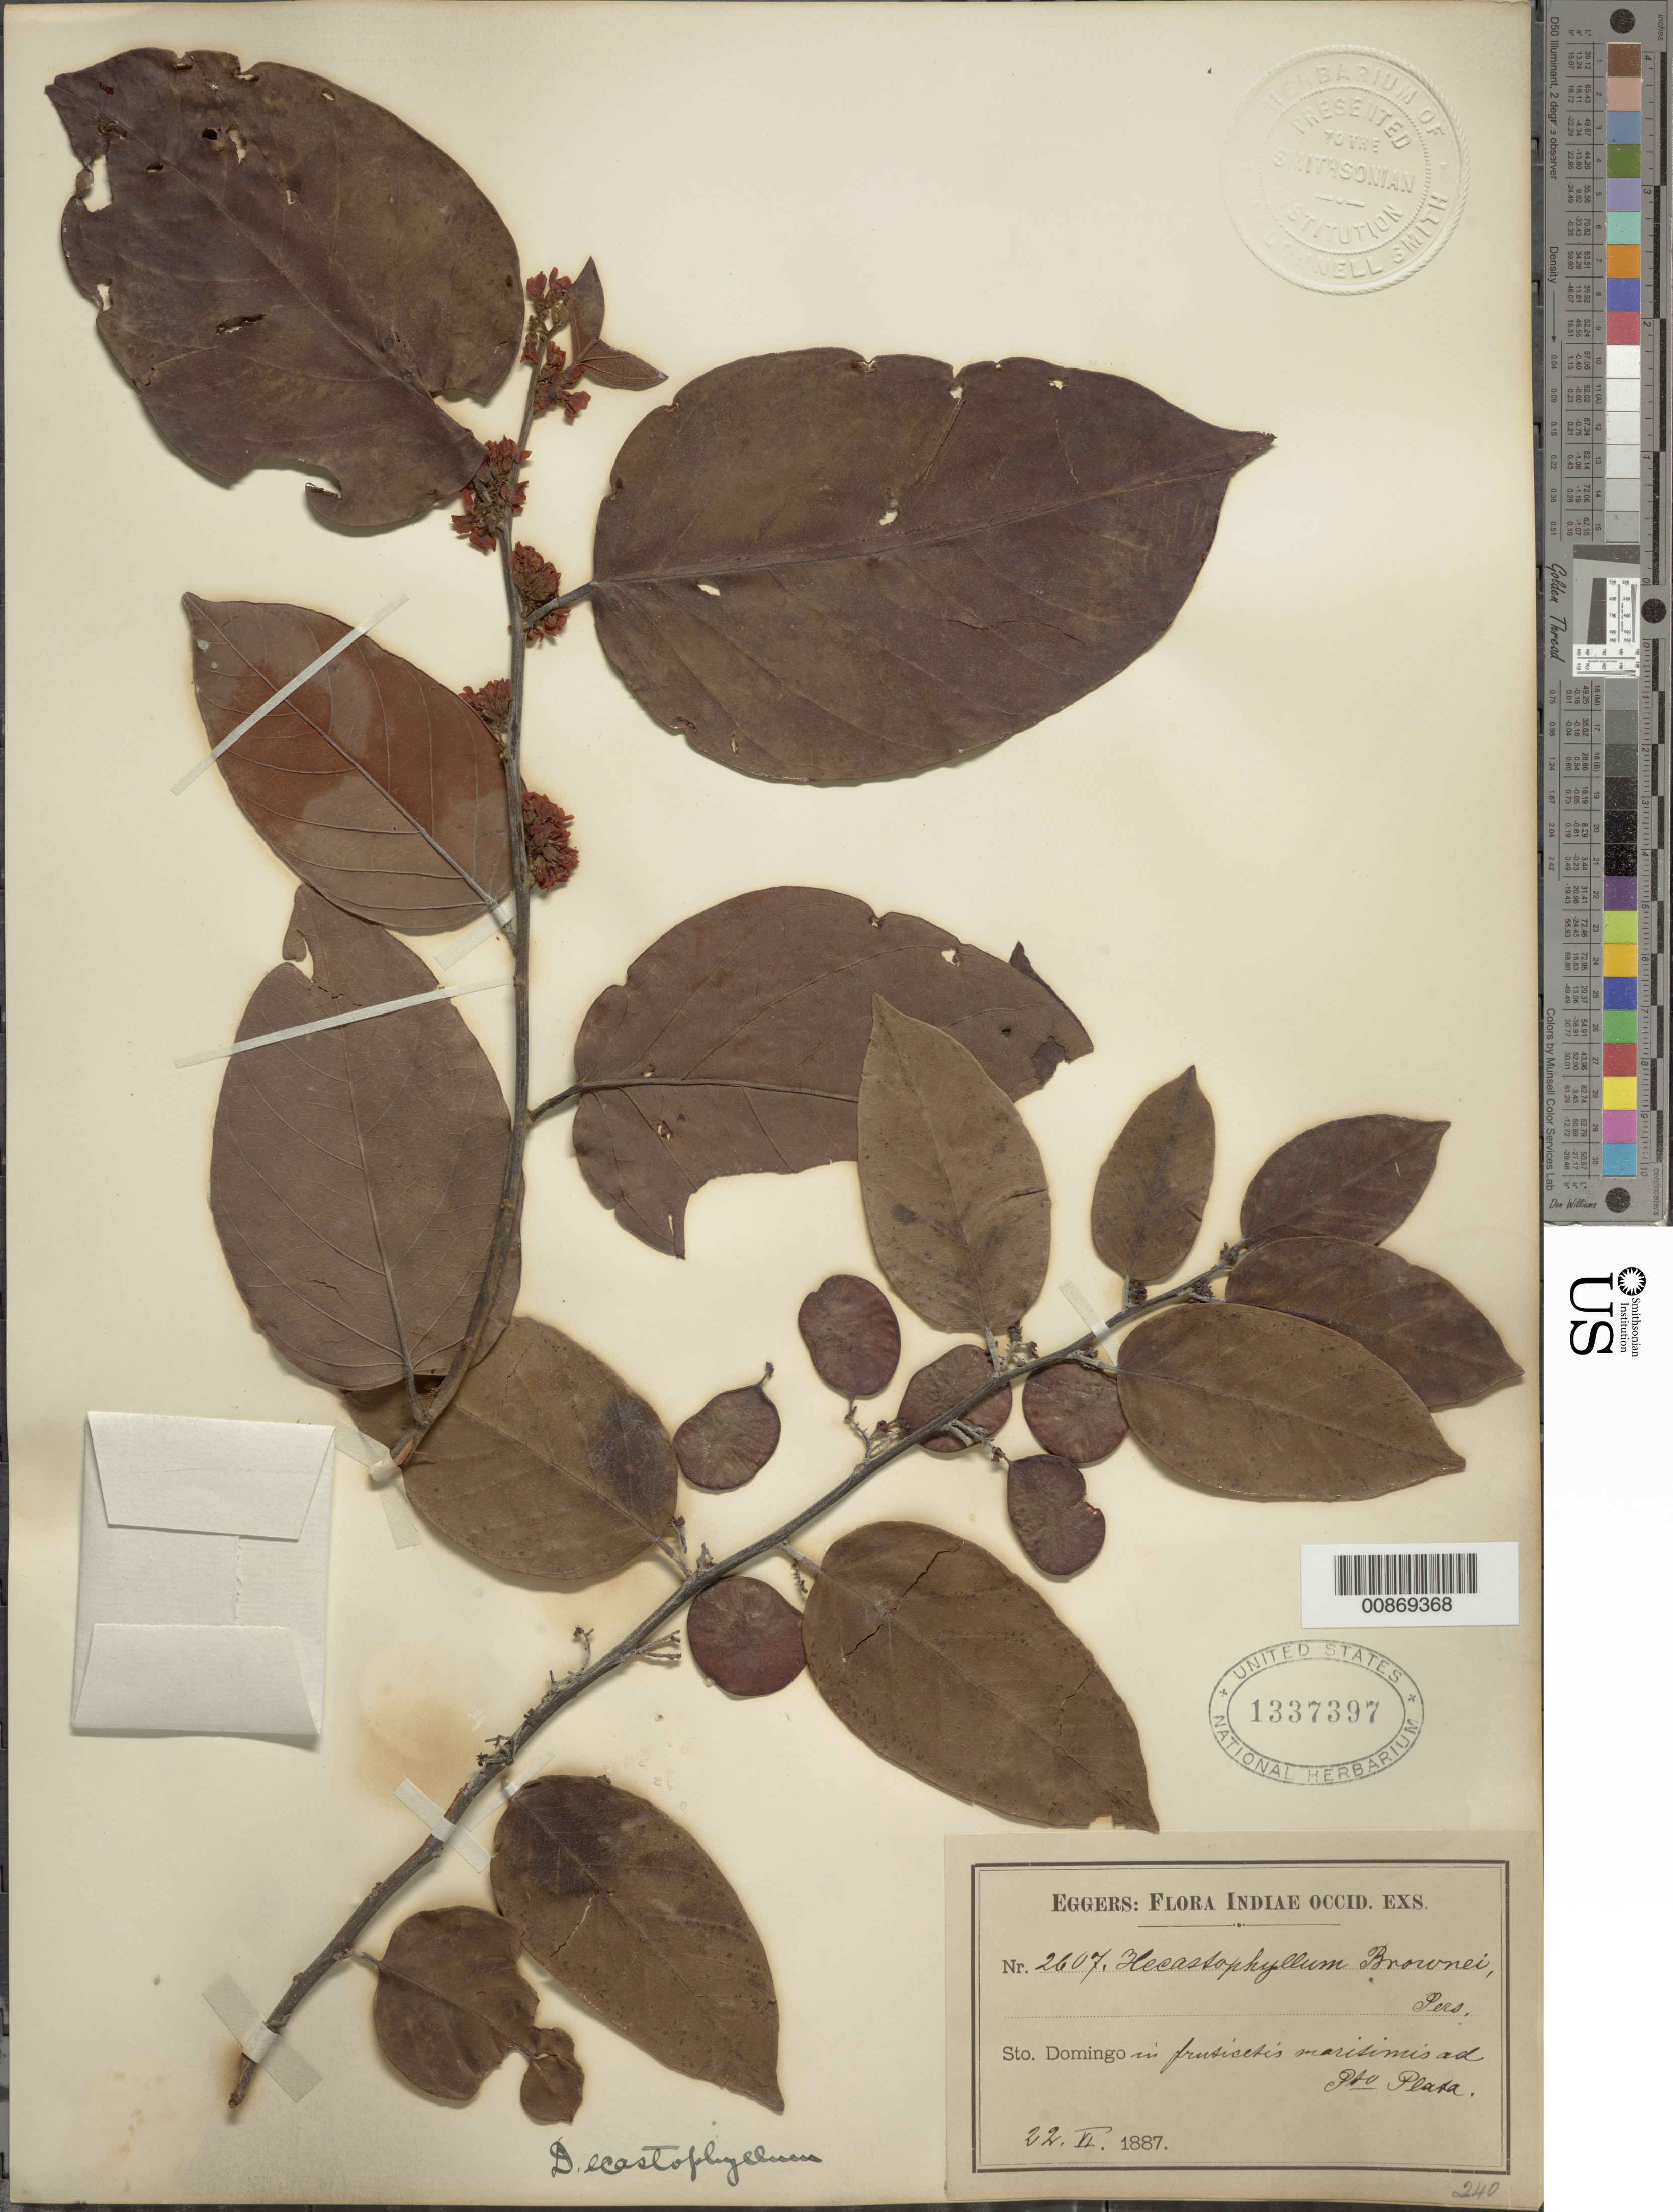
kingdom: Plantae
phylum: Tracheophyta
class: Magnoliopsida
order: Fabales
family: Fabaceae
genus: Dalbergia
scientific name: Dalbergia ecastaphyllum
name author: (L.) Taub.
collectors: H. F. A. von Eggers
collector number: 2607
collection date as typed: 22 Jun 1887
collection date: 1887-06-22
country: Dominican Republic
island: Hispaniola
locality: Ad Pto. Plata.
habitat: In fruticetis maritimis.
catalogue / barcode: US 1337397